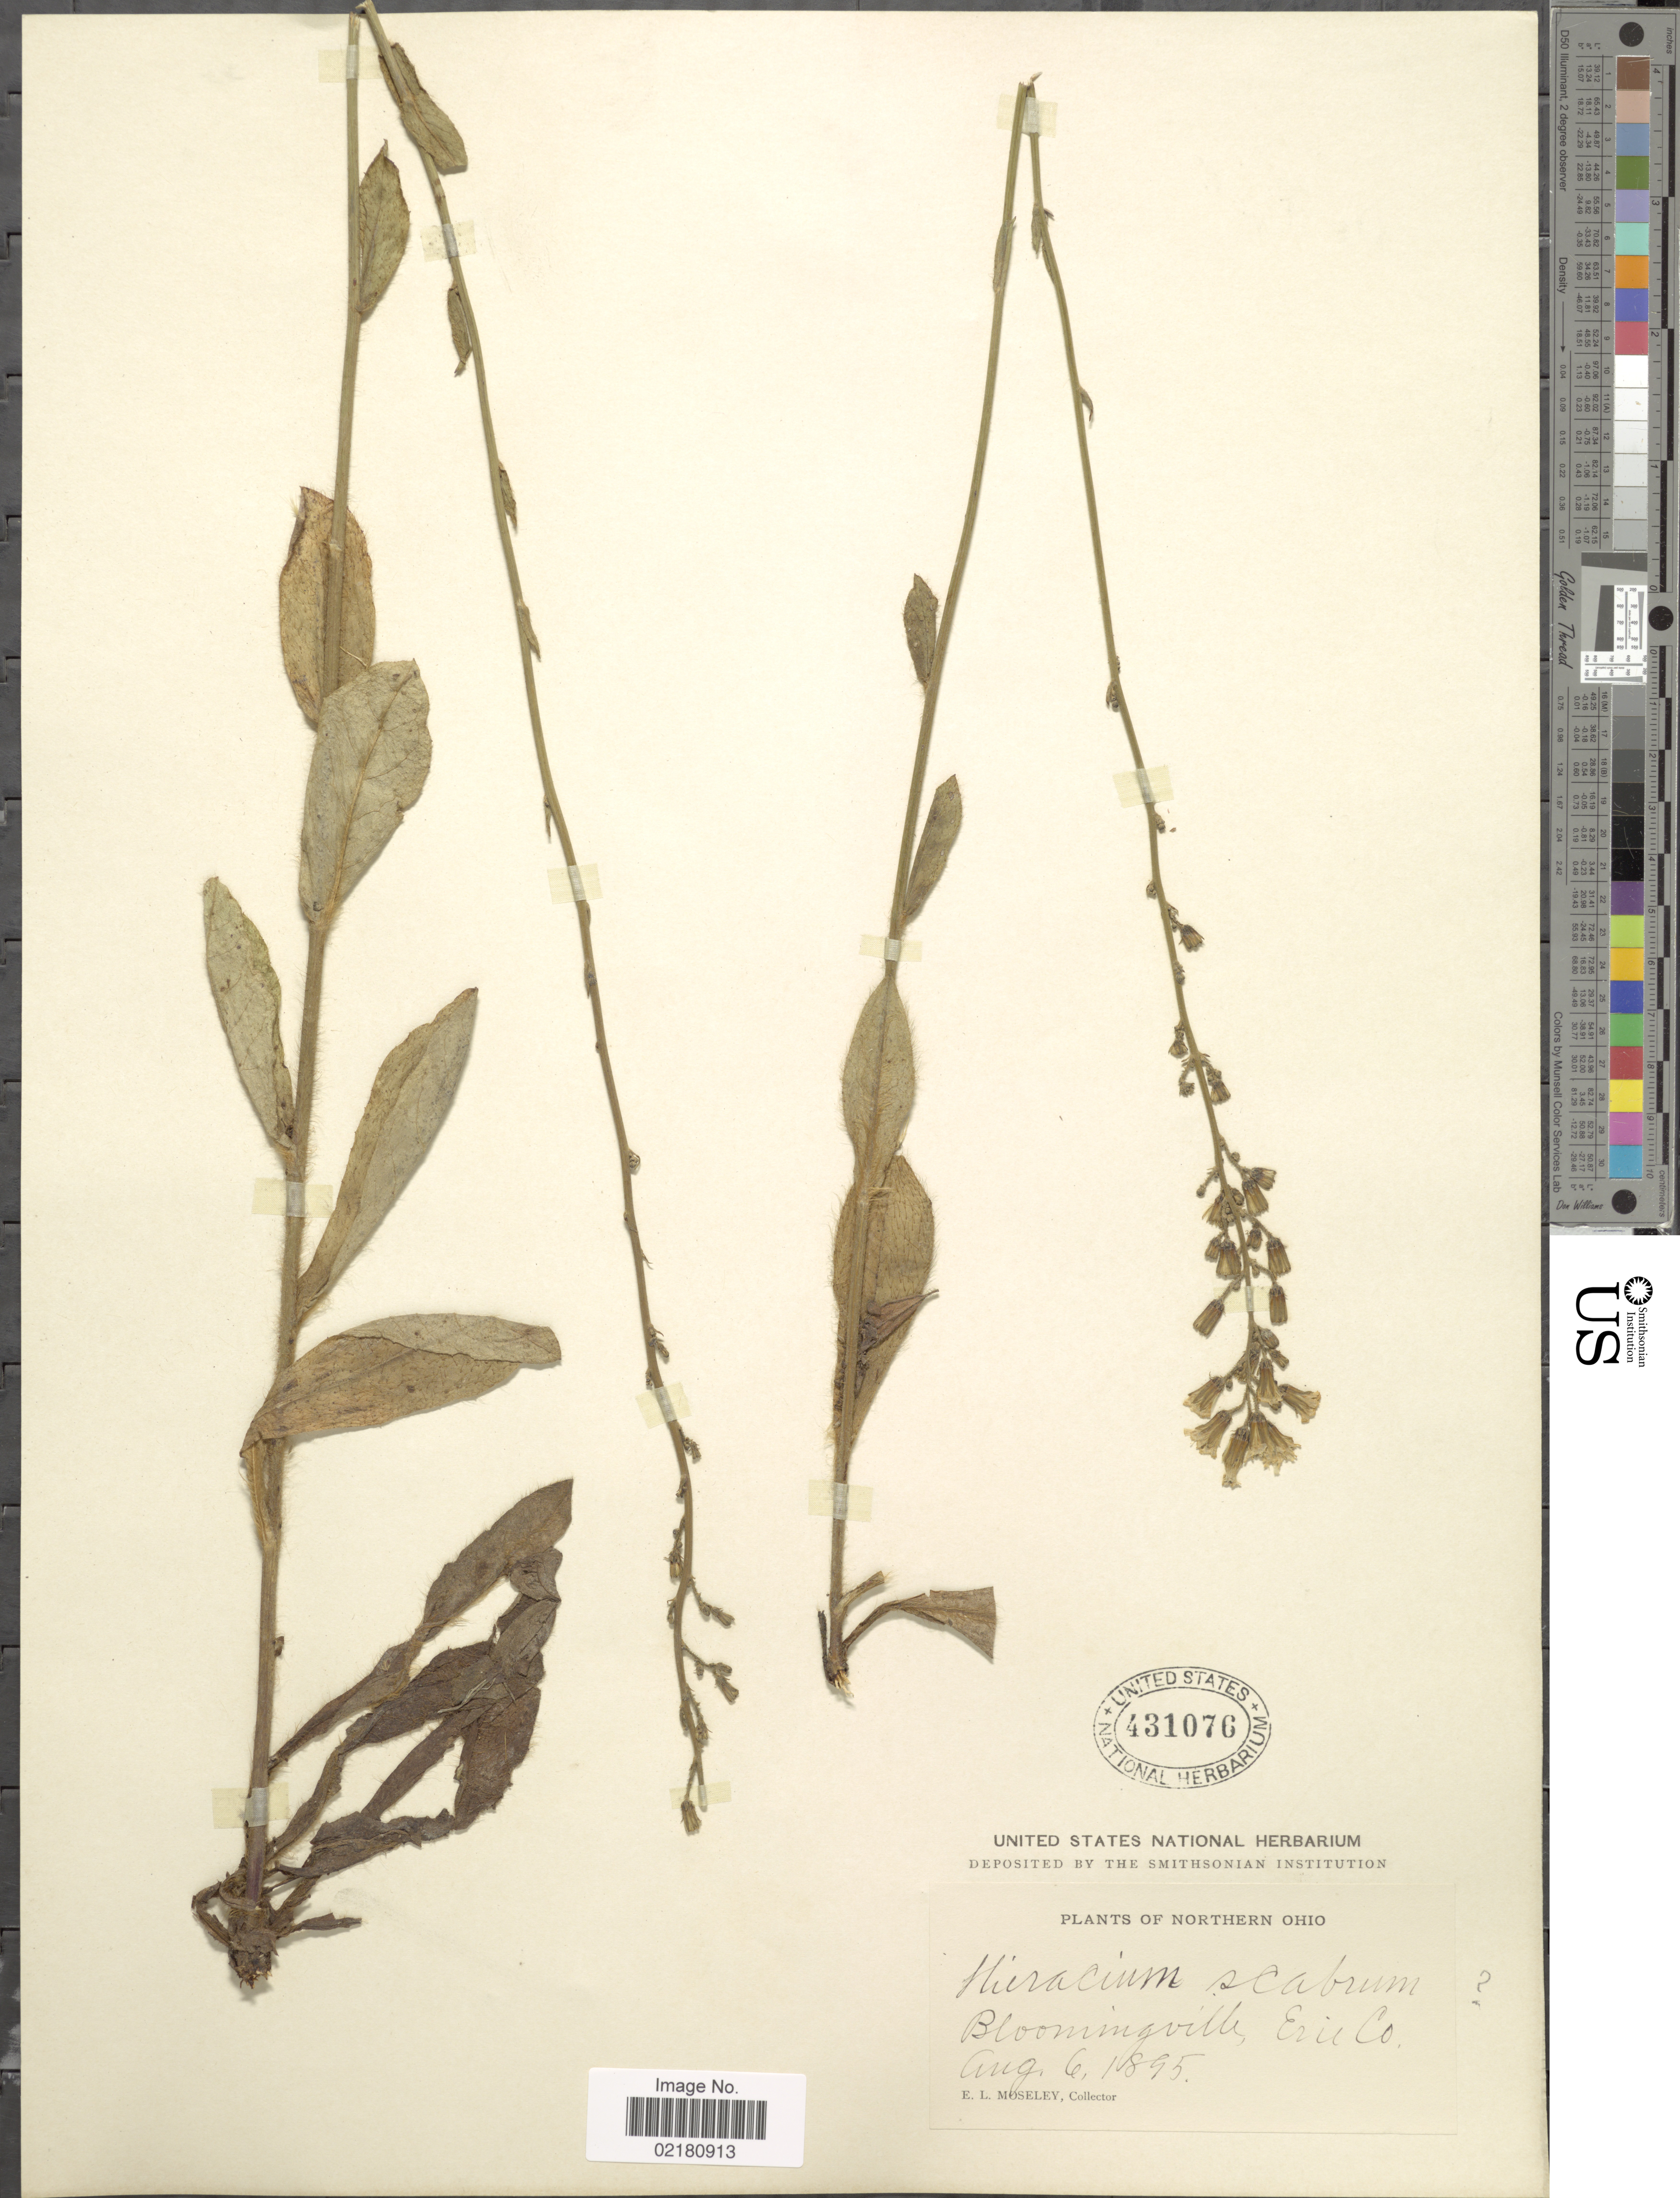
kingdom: Plantae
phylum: Tracheophyta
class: Magnoliopsida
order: Asterales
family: Asteraceae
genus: Pilosella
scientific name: Pilosella verruculata subsp. verruculata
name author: (Link) Soják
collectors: E. Moseley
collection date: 1895-08-06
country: United States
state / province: Ohio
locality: Northern Ohio. Bloomingville, Erie Co.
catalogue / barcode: US 431076